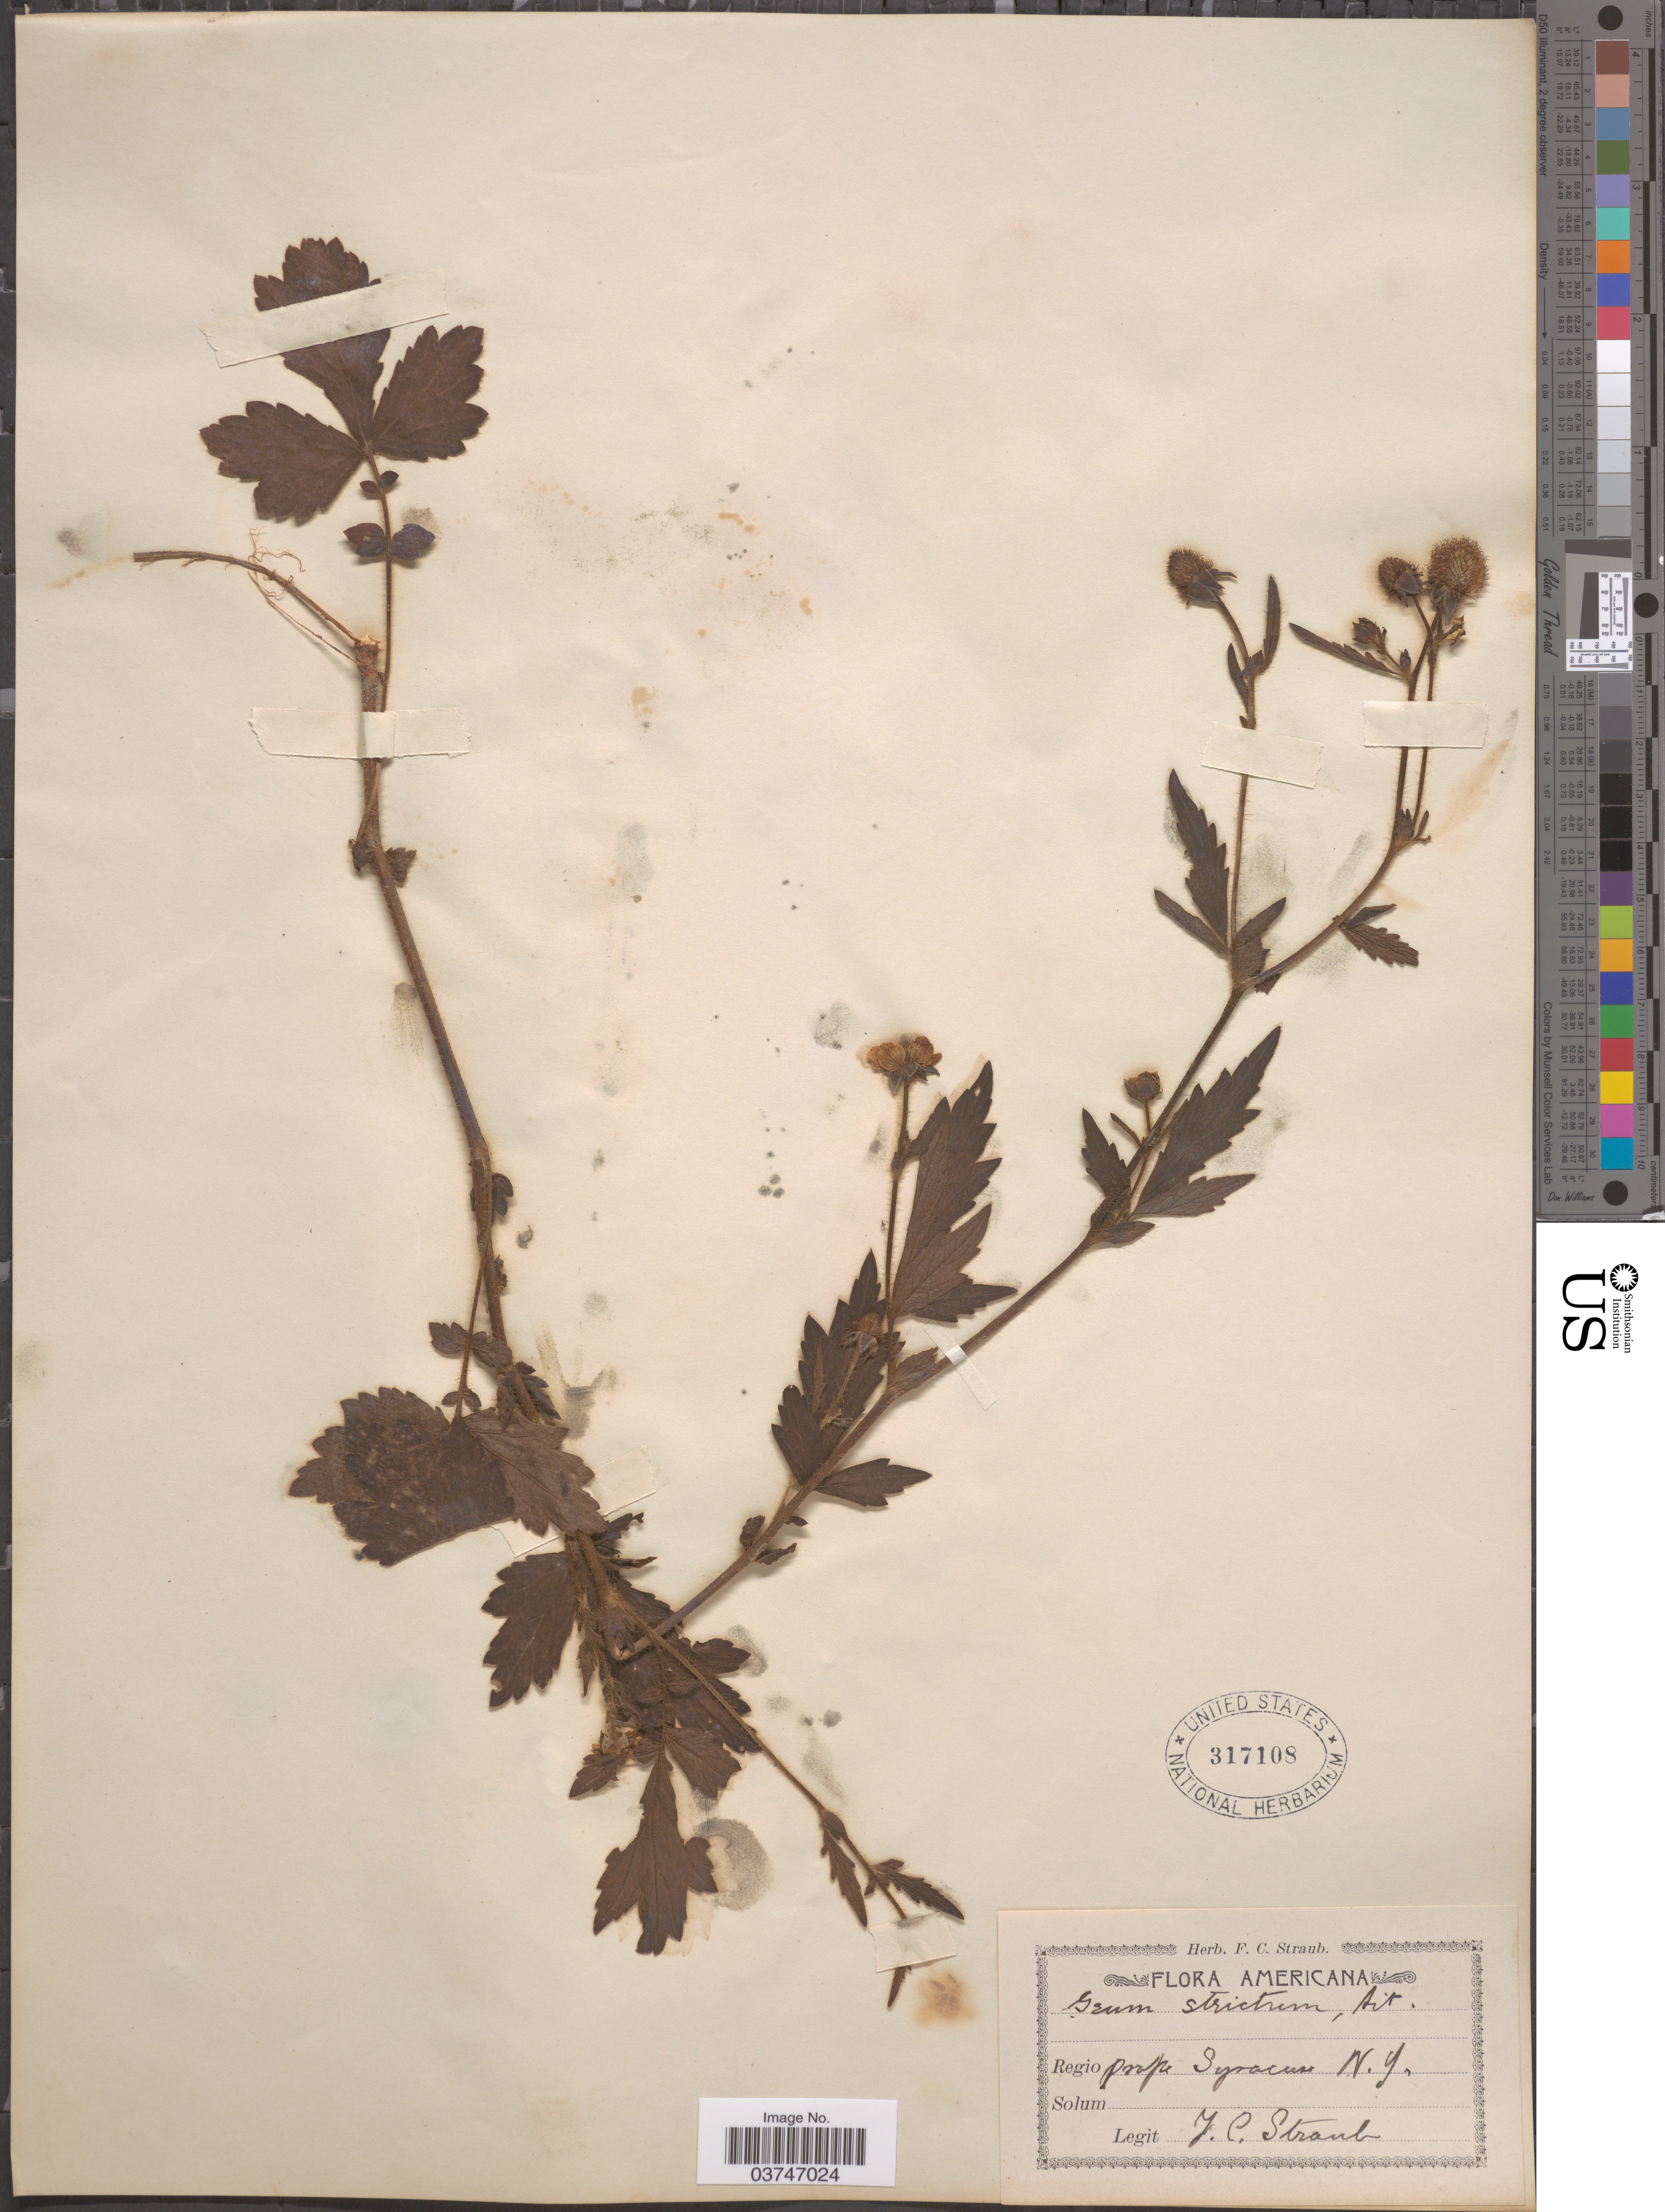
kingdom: Plantae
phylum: Tracheophyta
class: Magnoliopsida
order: Rosales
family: Rosaceae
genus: Geum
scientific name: Geum aleppicum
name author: Jacq.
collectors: J. Straub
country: United States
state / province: New York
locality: Regio prope Syracuse.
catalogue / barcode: US 317108